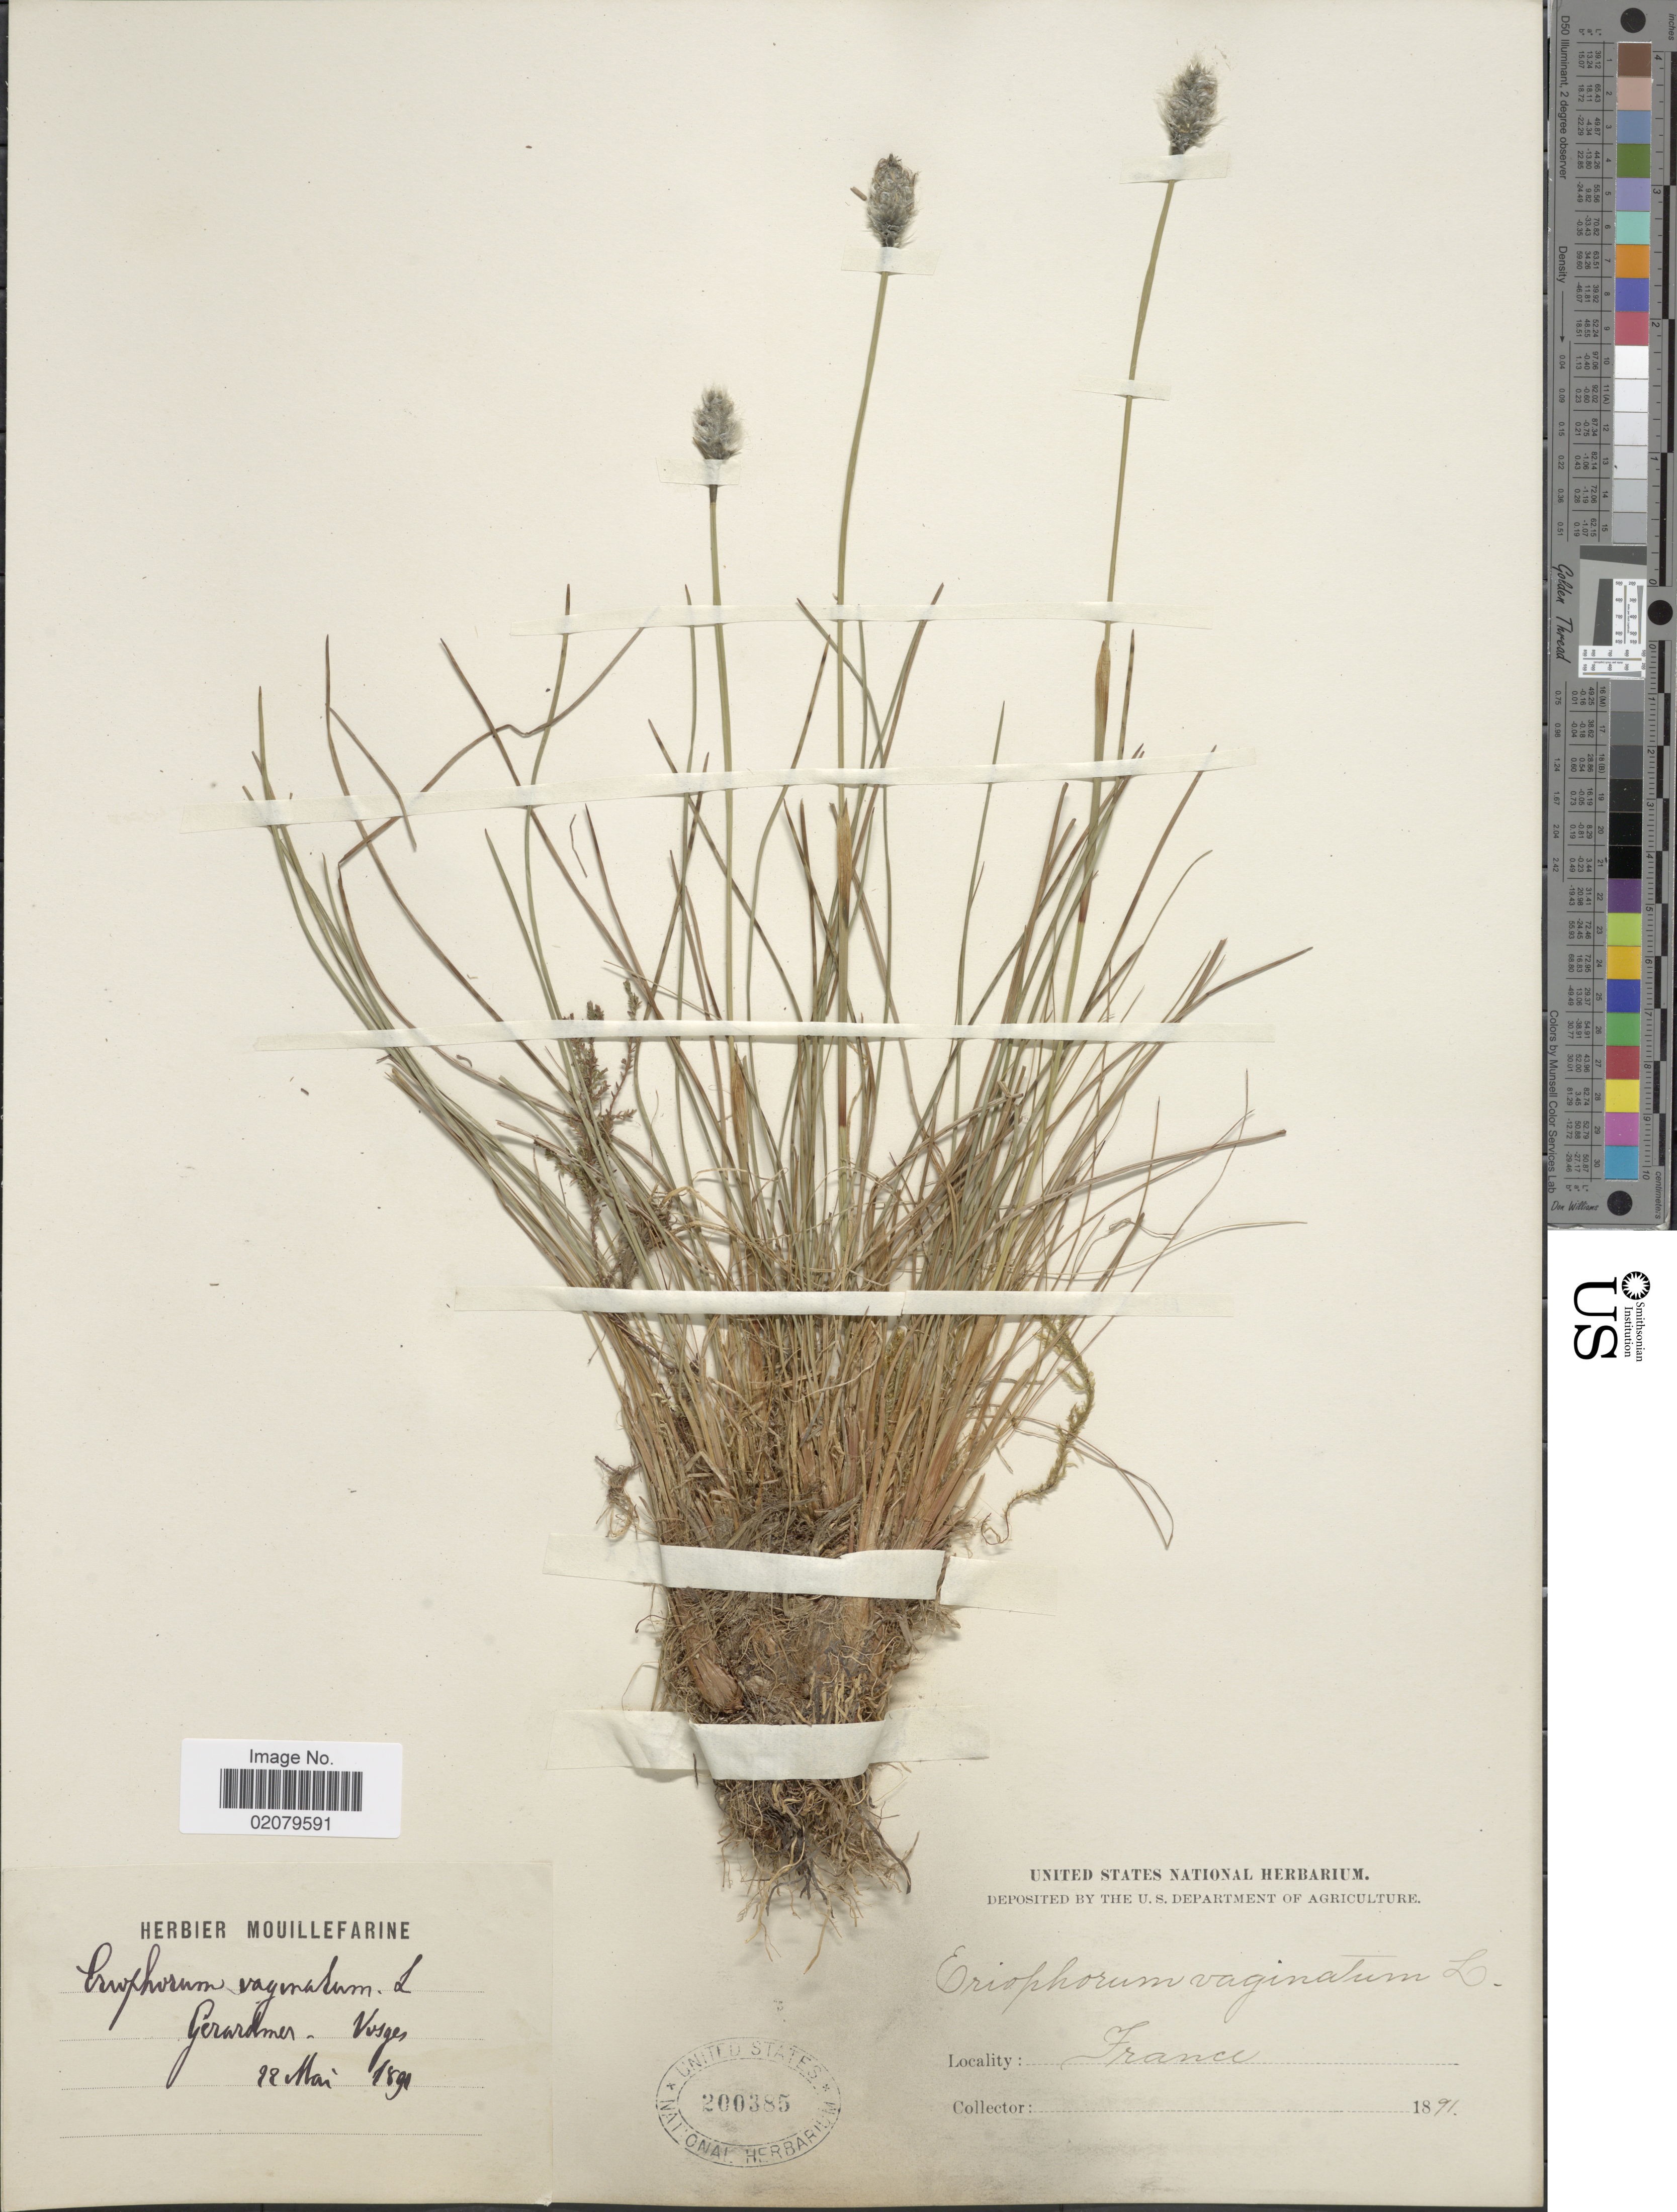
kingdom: Plantae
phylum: Tracheophyta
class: Liliopsida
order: Poales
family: Cyperaceae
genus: Eriophorum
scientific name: Eriophorum vaginatum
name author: L.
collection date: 1891-05-22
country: France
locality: Gerardomer Vosges [interpreted]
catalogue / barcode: US 200385